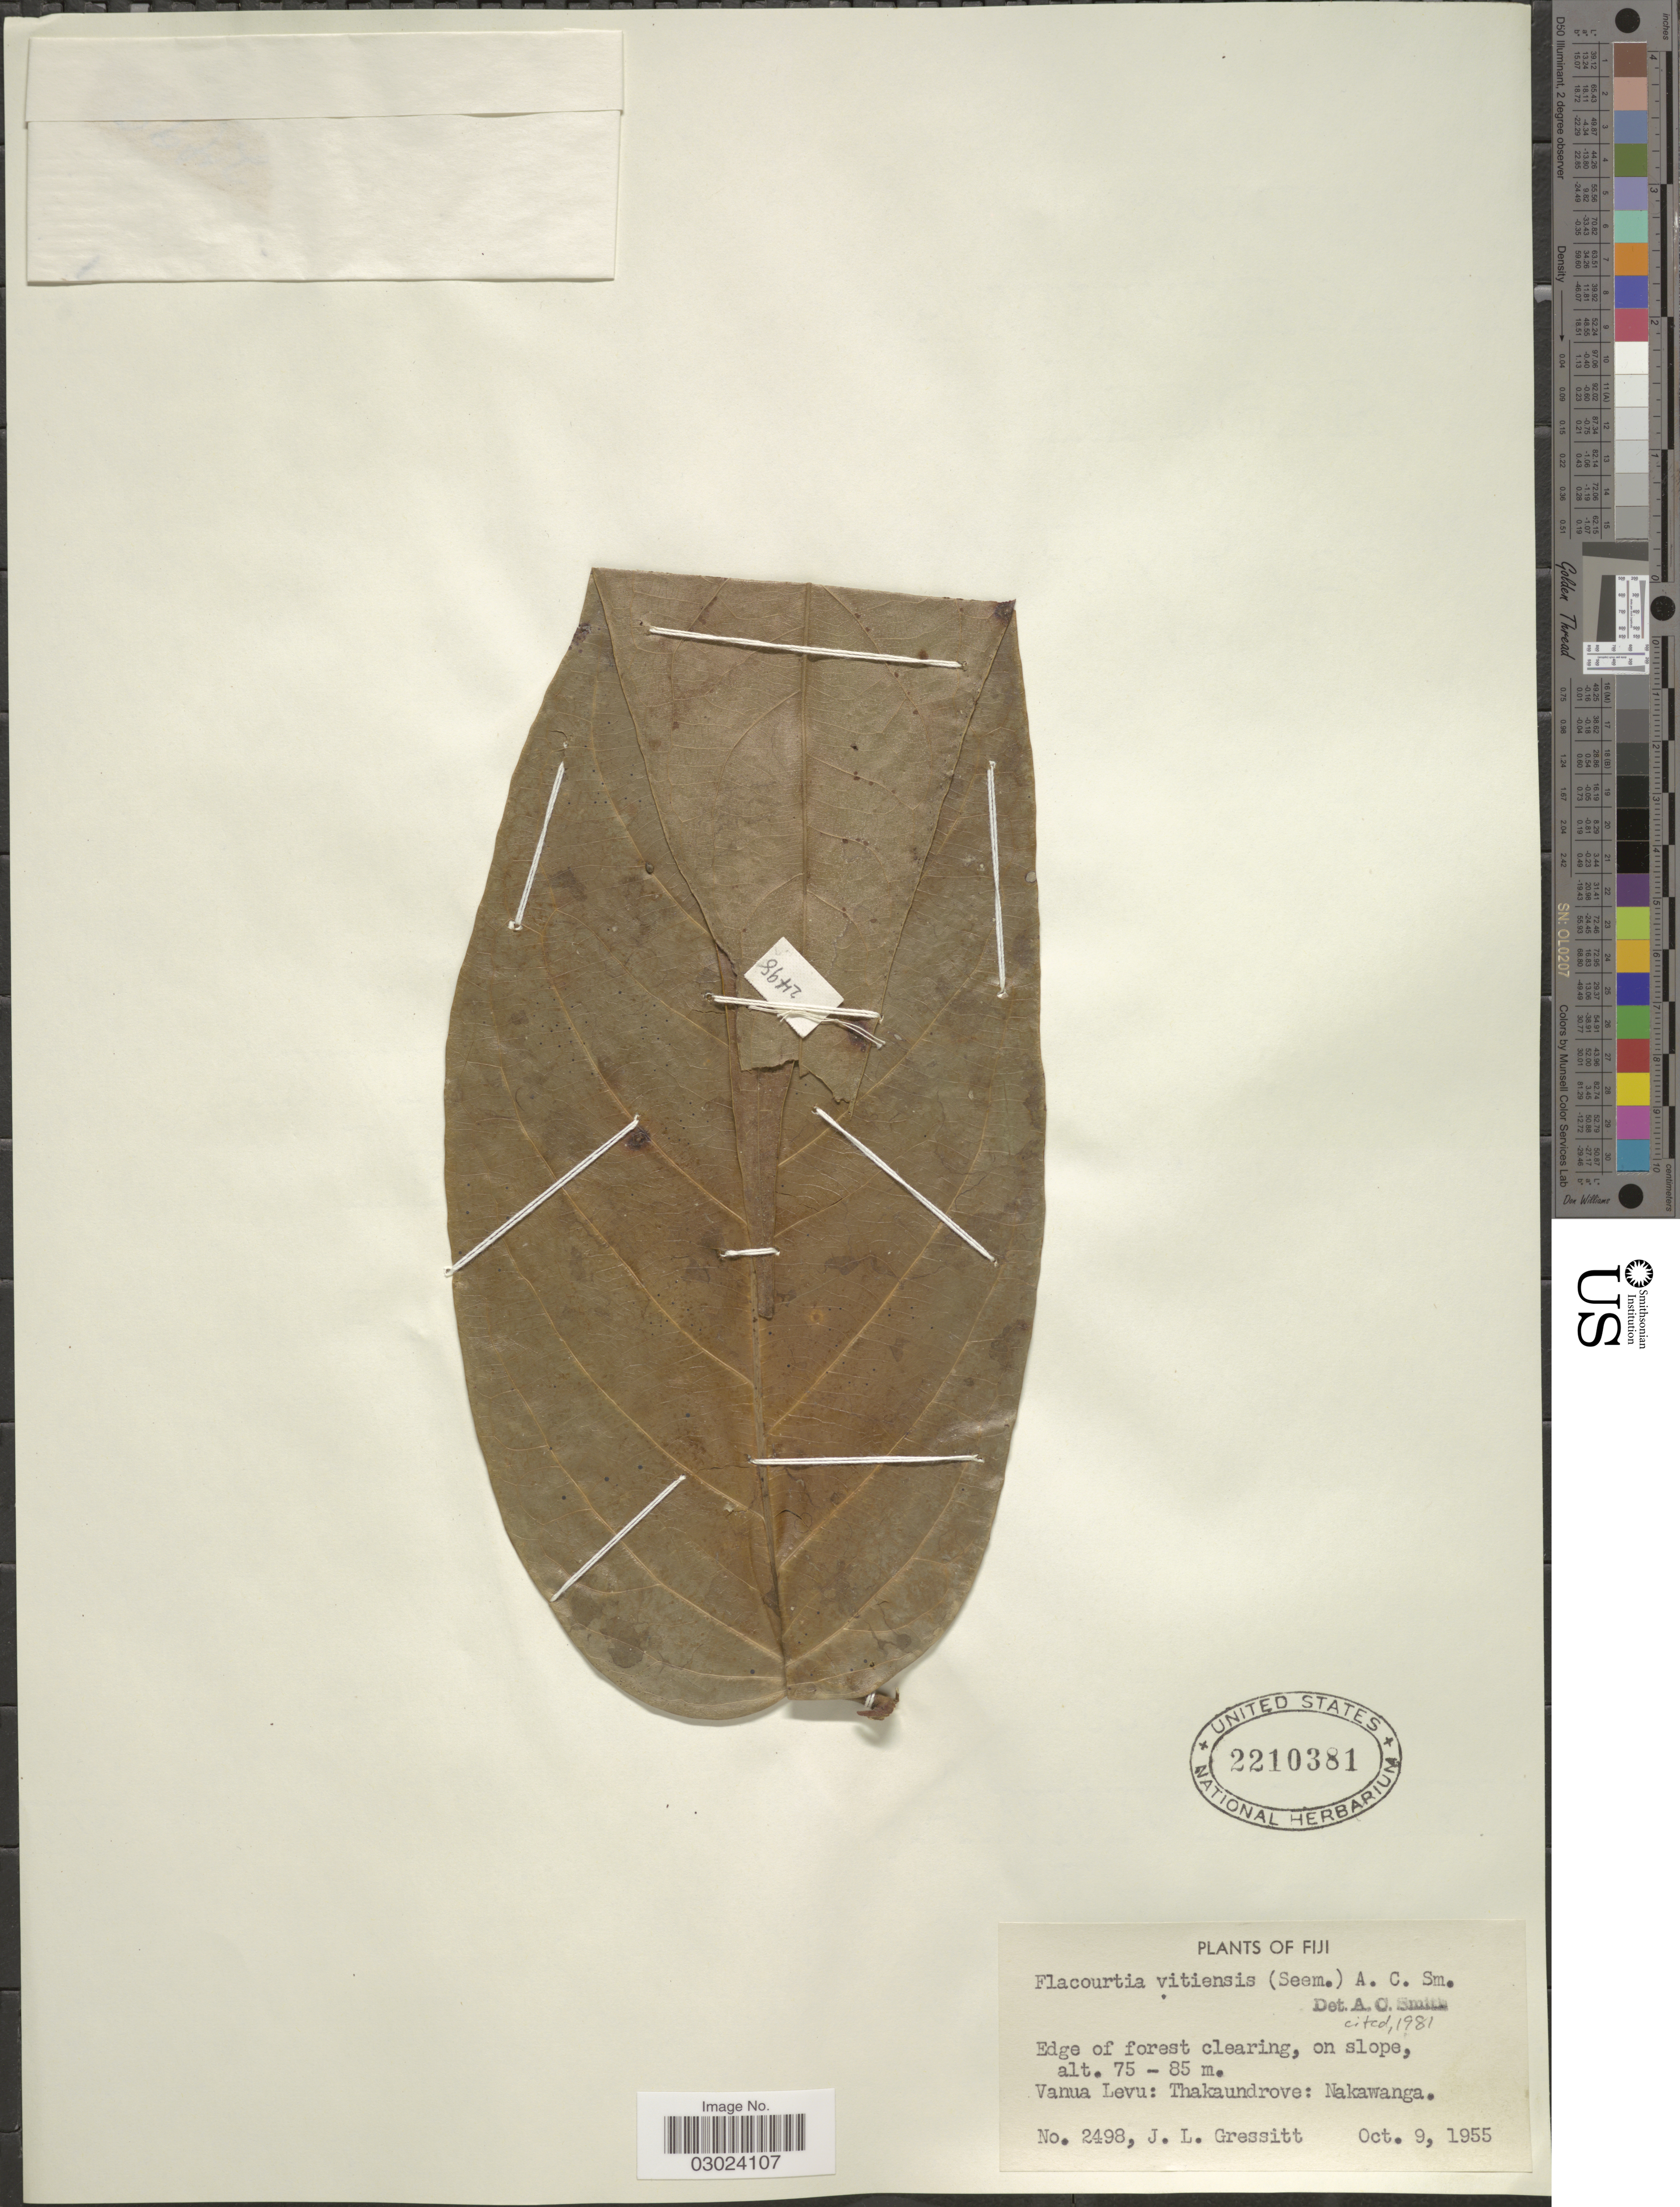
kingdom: Plantae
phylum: Tracheophyta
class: Magnoliopsida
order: Malpighiales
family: Salicaceae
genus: Flacourtia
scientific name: Flacourtia vitiensis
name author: (Seem.) A.C. Sm.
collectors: J. Gressitt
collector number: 2498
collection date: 1955-10-09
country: Fiji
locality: Edge of forest clearing, on slope. Vanua Levu: Thakaundrove: Nakawanga.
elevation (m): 75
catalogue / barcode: US 2210381